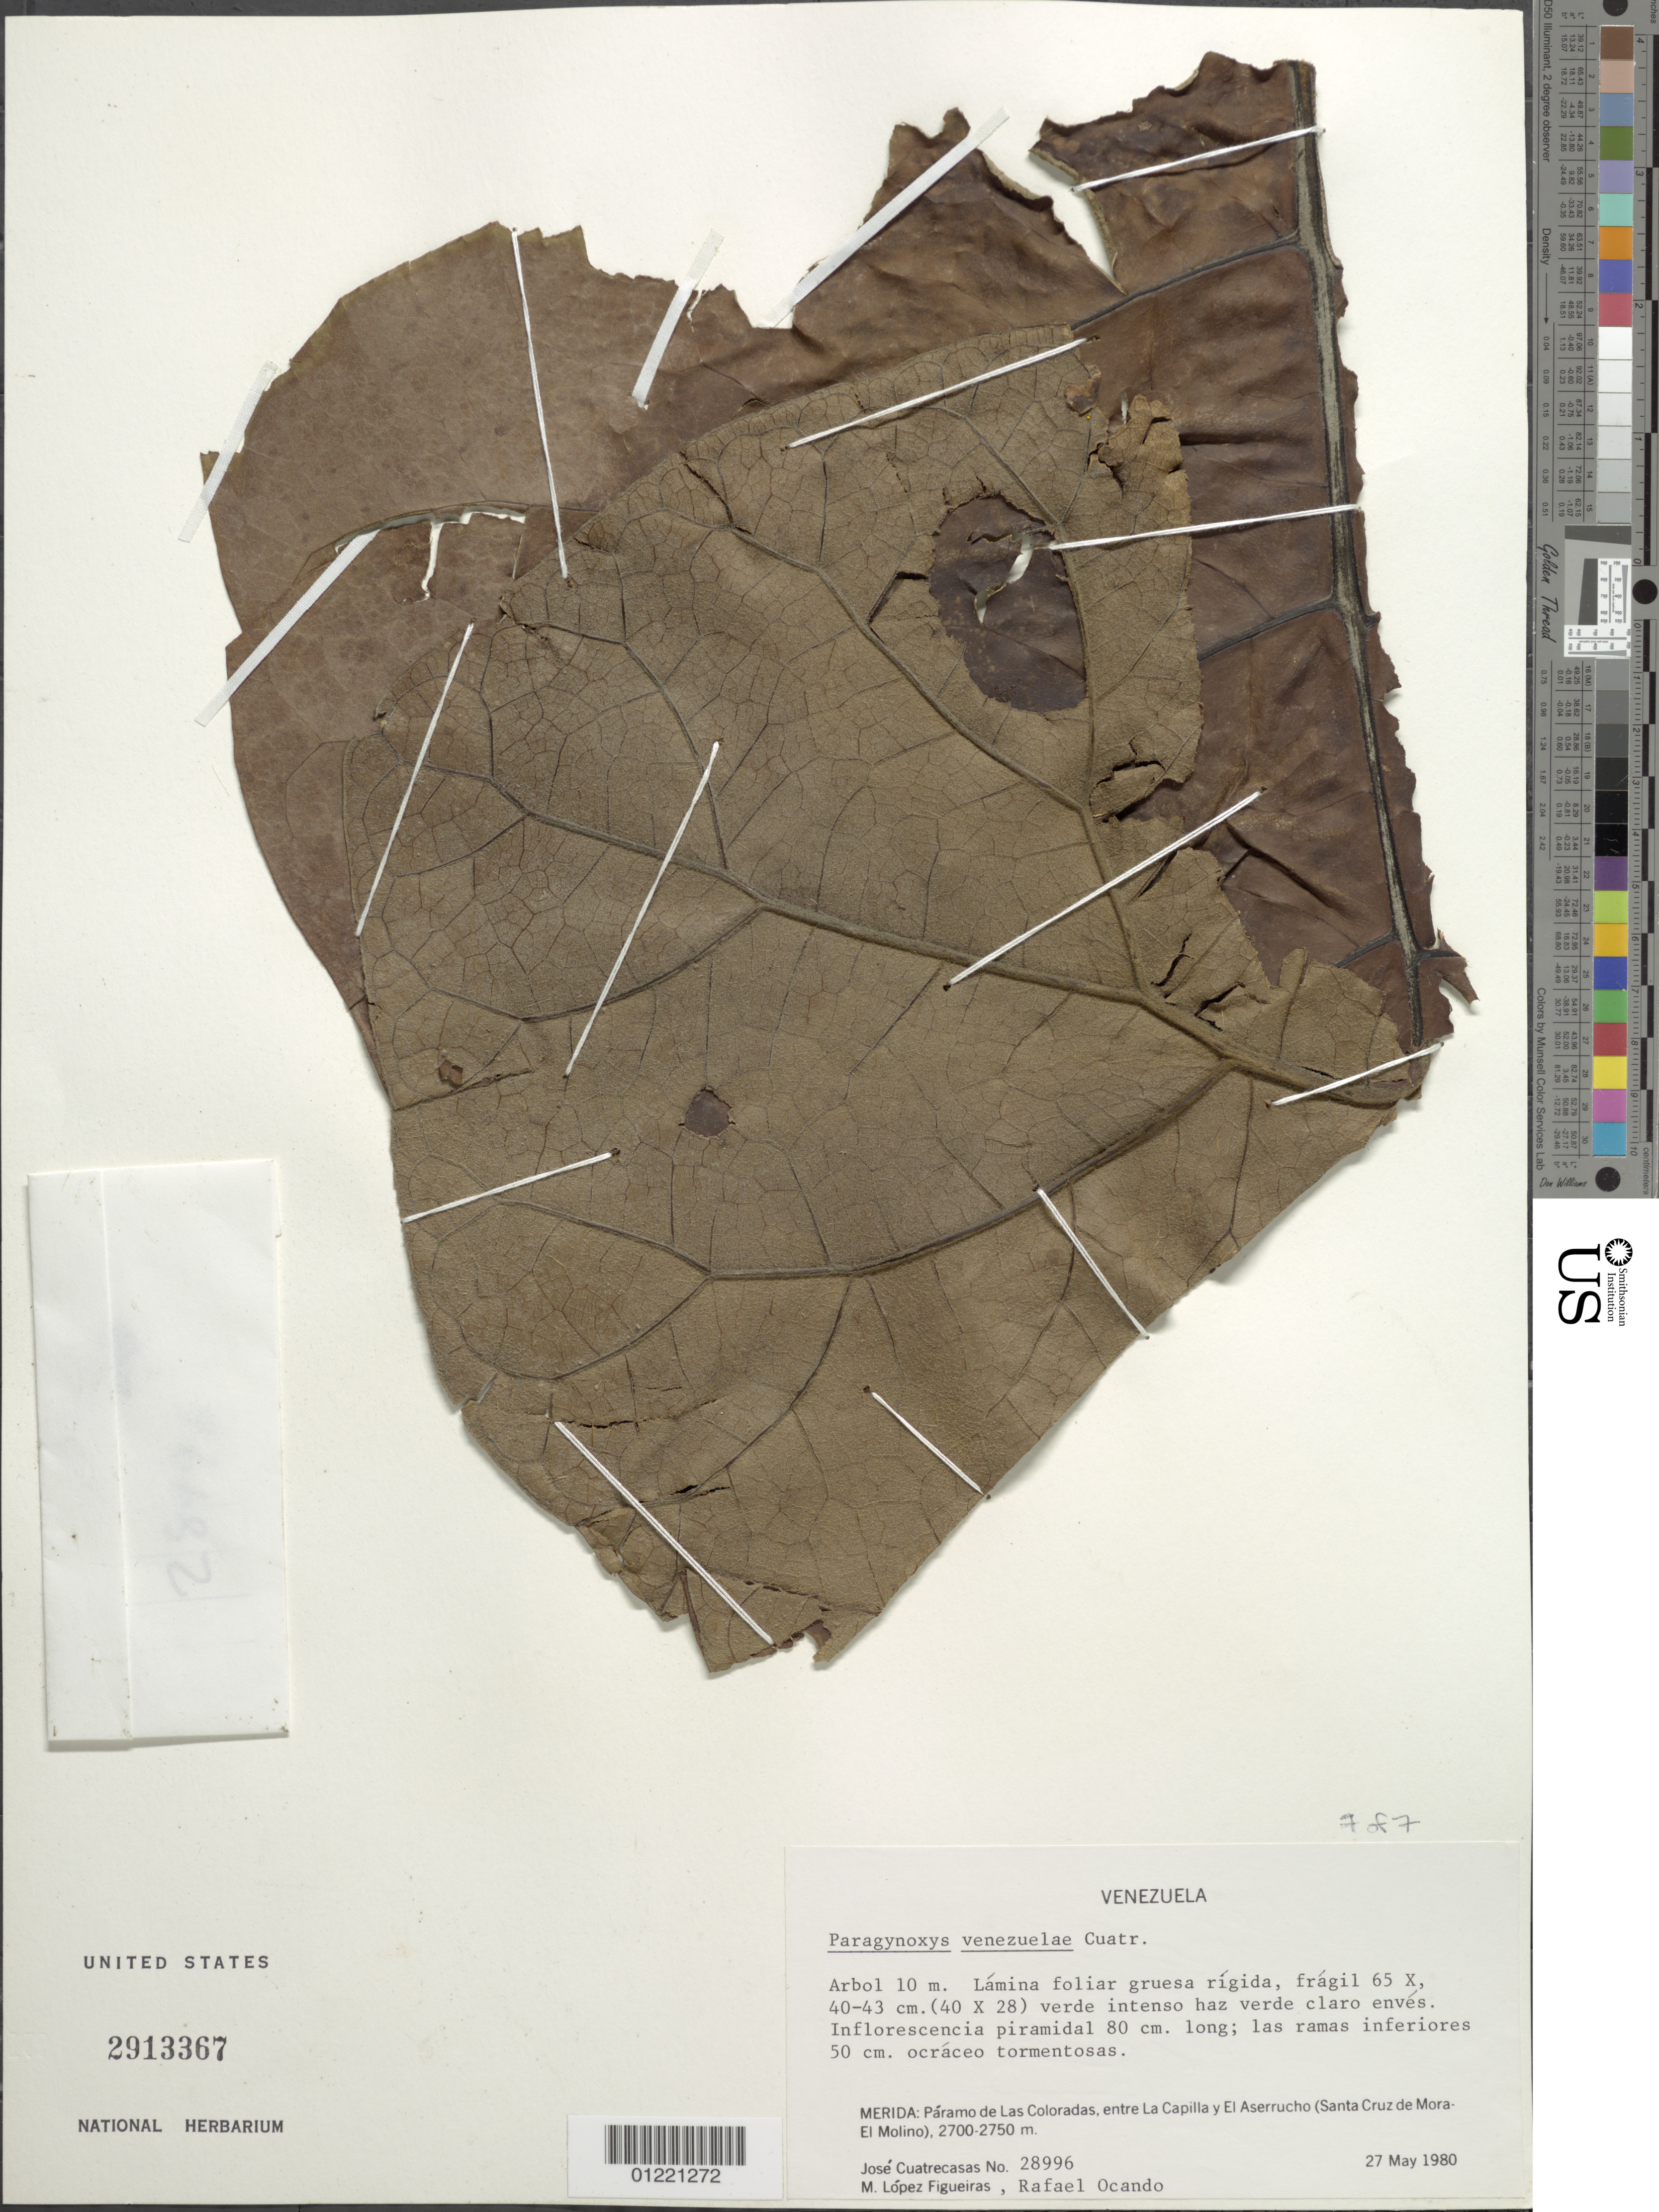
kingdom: Plantae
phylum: Tracheophyta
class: Magnoliopsida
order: Asterales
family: Asteraceae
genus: Paragynoxys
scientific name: Paragynoxys venezuelae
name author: (V.M. Badillo) Cuatrec.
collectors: J. Cuatrecasas, M. López Figueiras & R. Ocando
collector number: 28996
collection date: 1980-05-27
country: Venezuela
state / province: Mérida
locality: Páramo de las Colorados, entre La Capilla y El Aserrucho (Santa Cruz de Mora-El Molino)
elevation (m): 2700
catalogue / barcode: US 2913367